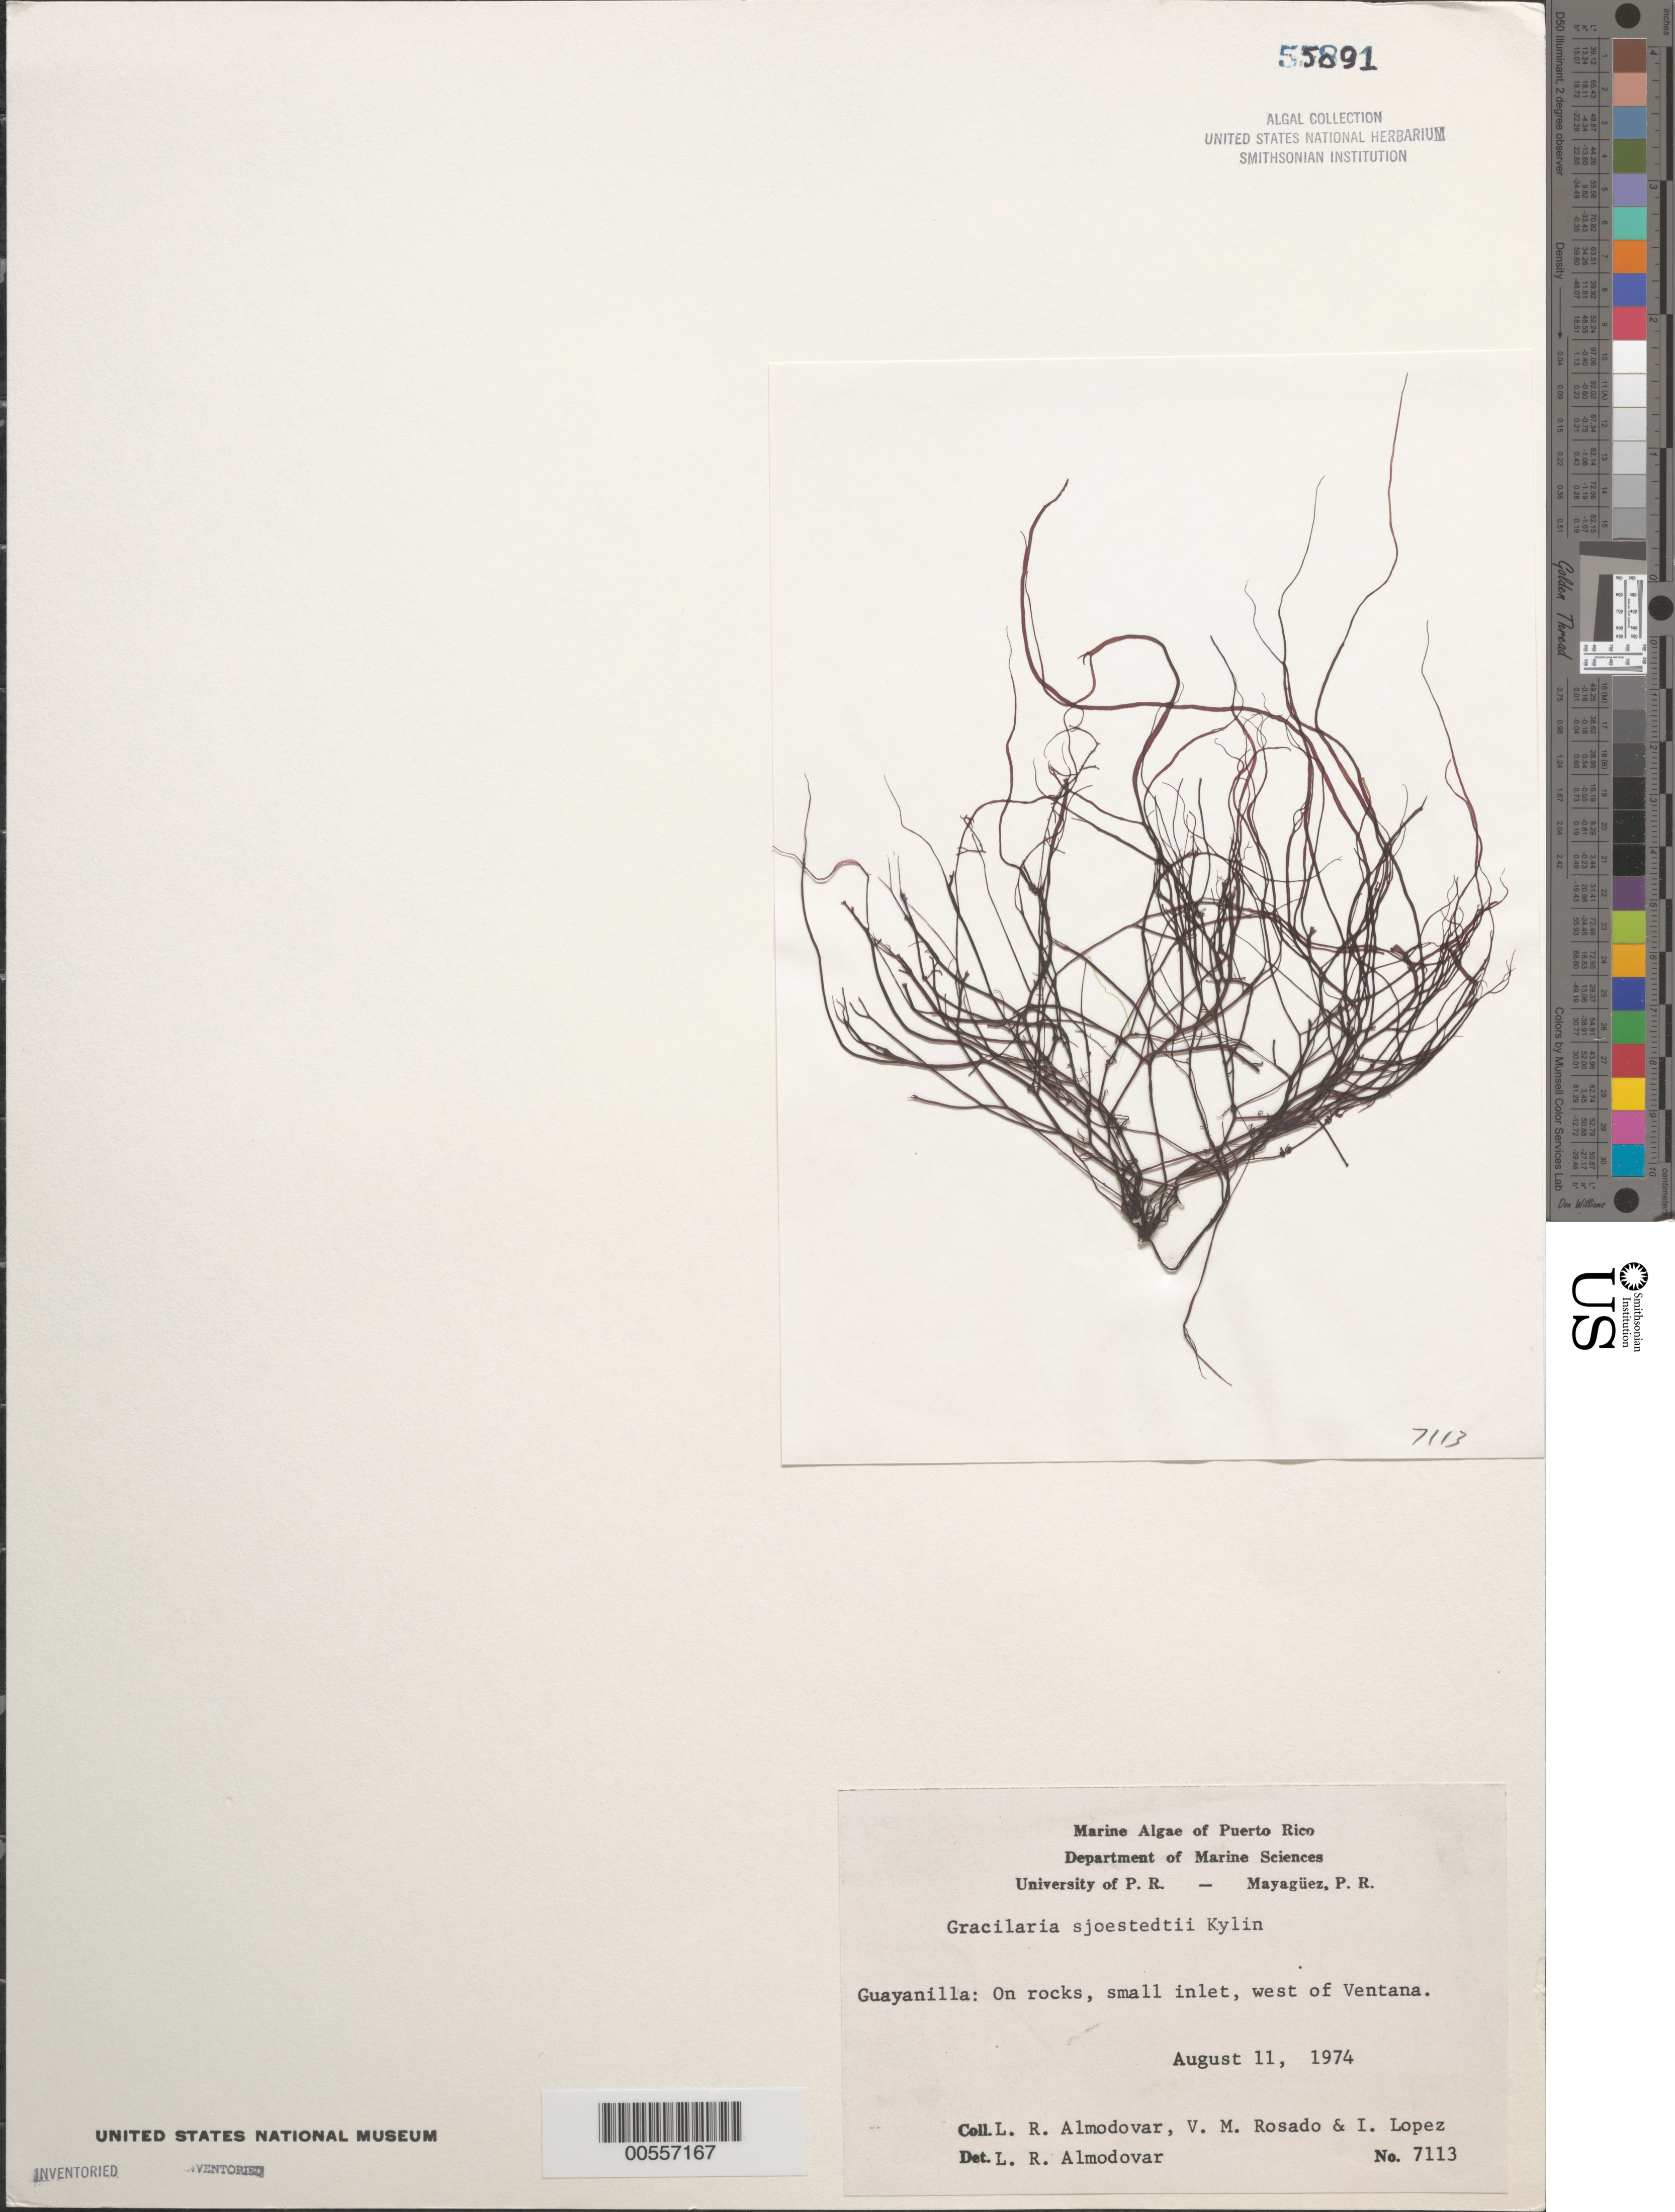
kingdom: Plantae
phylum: Rhodophyta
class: Florideophyceae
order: Gracilariales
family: Gracilariaceae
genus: Gracilariopsis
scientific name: Gracilariopsis andersonii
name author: (Grunow) E.Y. Dawson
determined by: Algae name updating Project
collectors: L. Almodovar, V. Rosado & I. Lopéz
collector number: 7113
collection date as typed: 11 Aug 1974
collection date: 1974-08-11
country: Puerto Rico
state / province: Guayanilla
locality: West of ventana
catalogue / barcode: US 55891